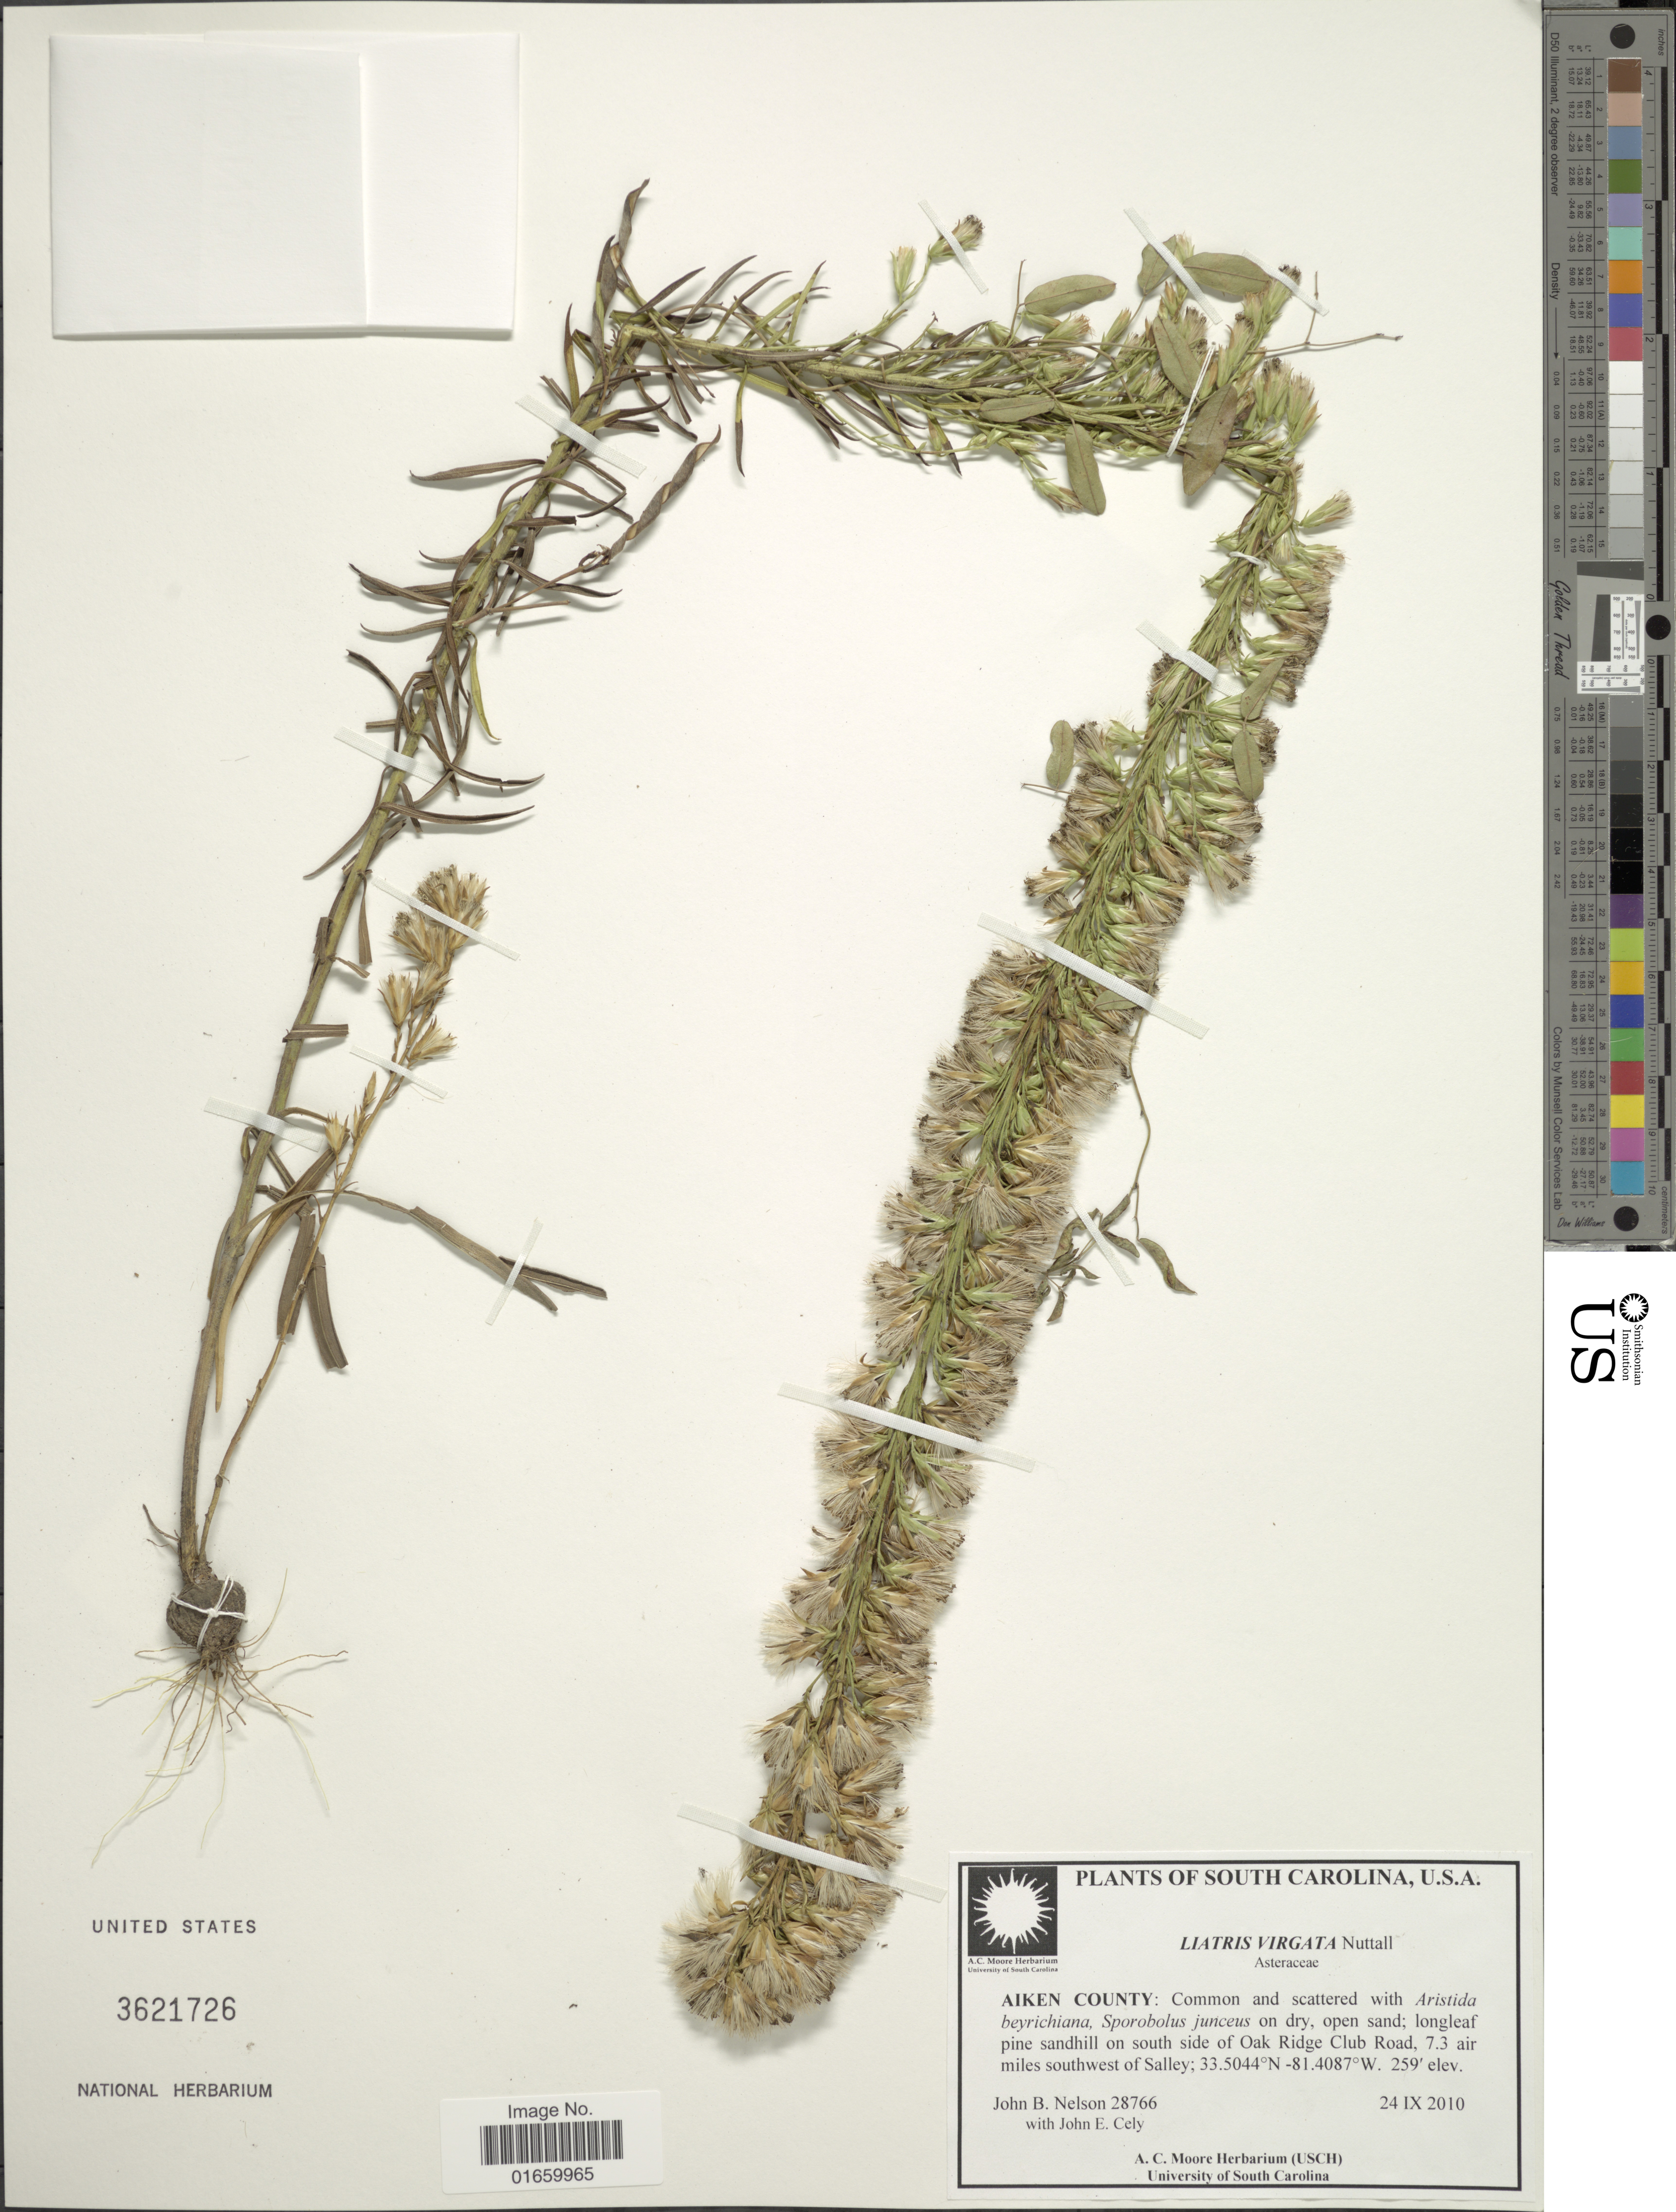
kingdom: Plantae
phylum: Tracheophyta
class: Magnoliopsida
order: Asterales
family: Asteraceae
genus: Liatris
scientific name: Liatris virgata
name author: Nutt.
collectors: J. B. Nelson & J. Cely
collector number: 28766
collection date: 2010-09-24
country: United States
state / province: South Carolina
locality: Aiken County, on south side of Oak Ridge Club Road, 7.3 air miles southwest of Salley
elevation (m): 79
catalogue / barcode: US 3621726